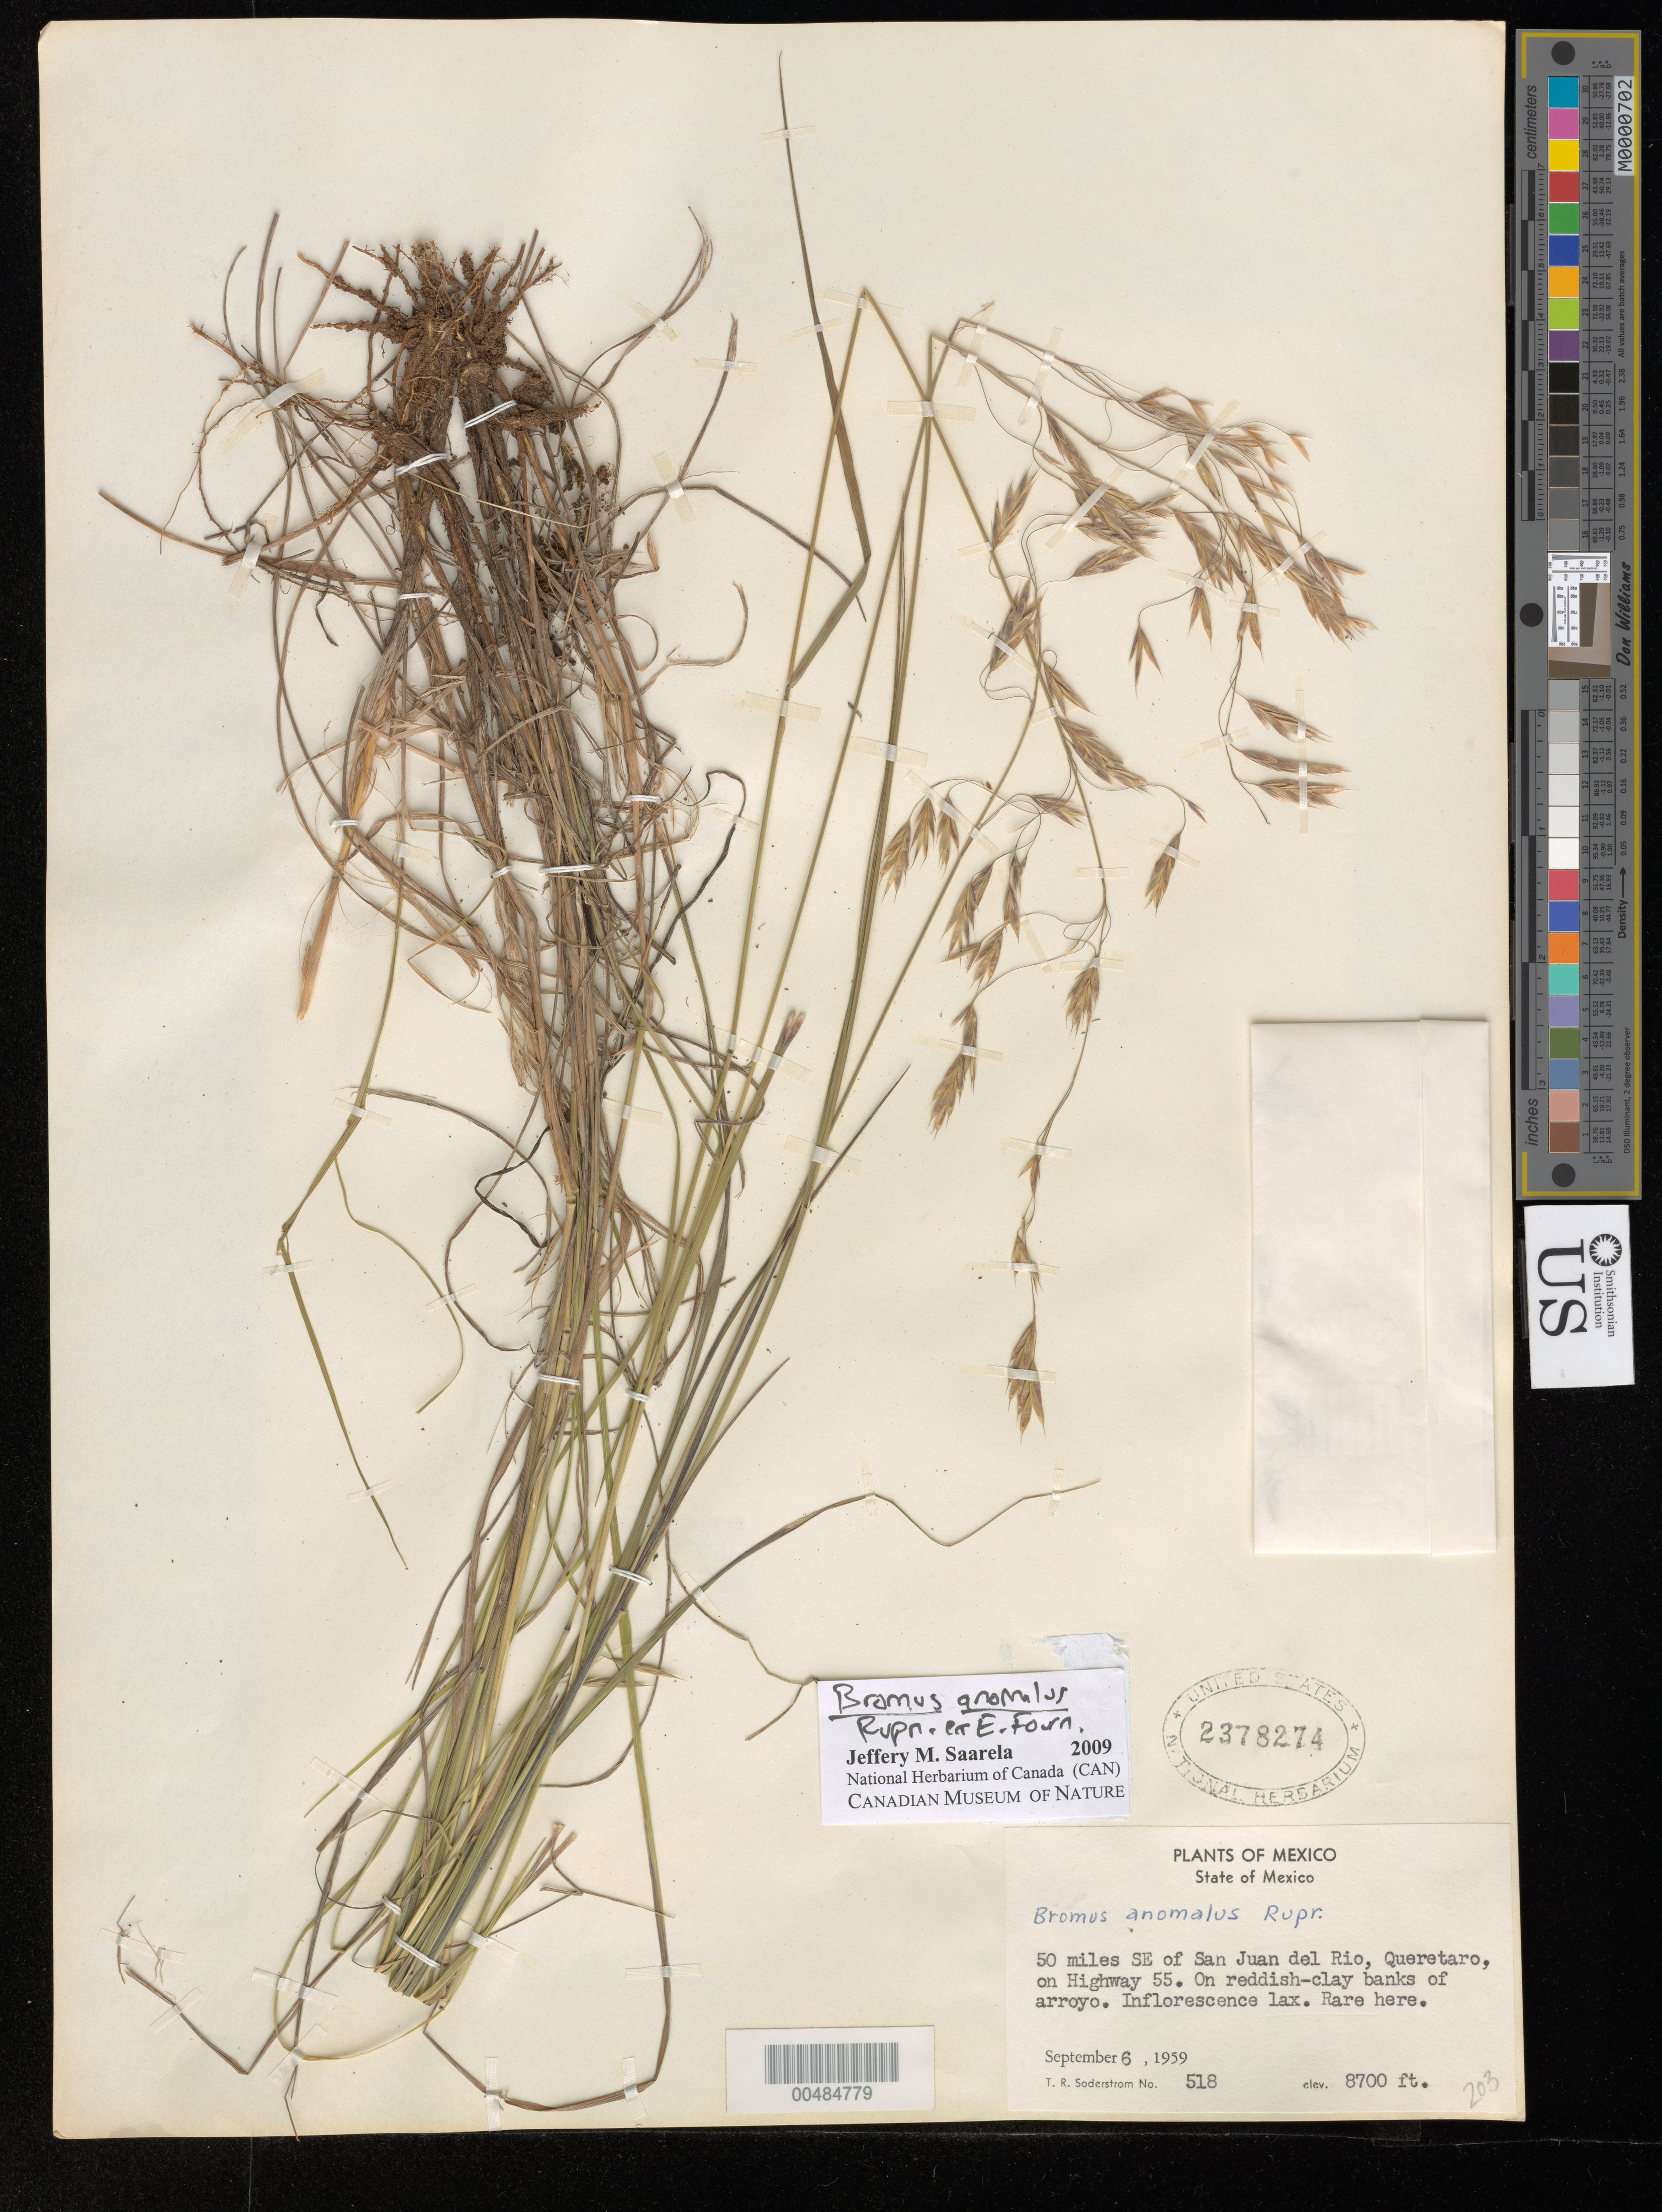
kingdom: Plantae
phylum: Tracheophyta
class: Liliopsida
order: Poales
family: Poaceae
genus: Bromus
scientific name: Bromus anomalus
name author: Rupr. ex E. Fourn.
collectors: T. R. Soderstrom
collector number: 518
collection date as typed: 6 Sep 1959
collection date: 1959-09-06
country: Mexico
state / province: México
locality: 50 mi SE of San Juan del Rio, Queretaro, on Highway 55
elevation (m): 2652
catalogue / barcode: US 2378274